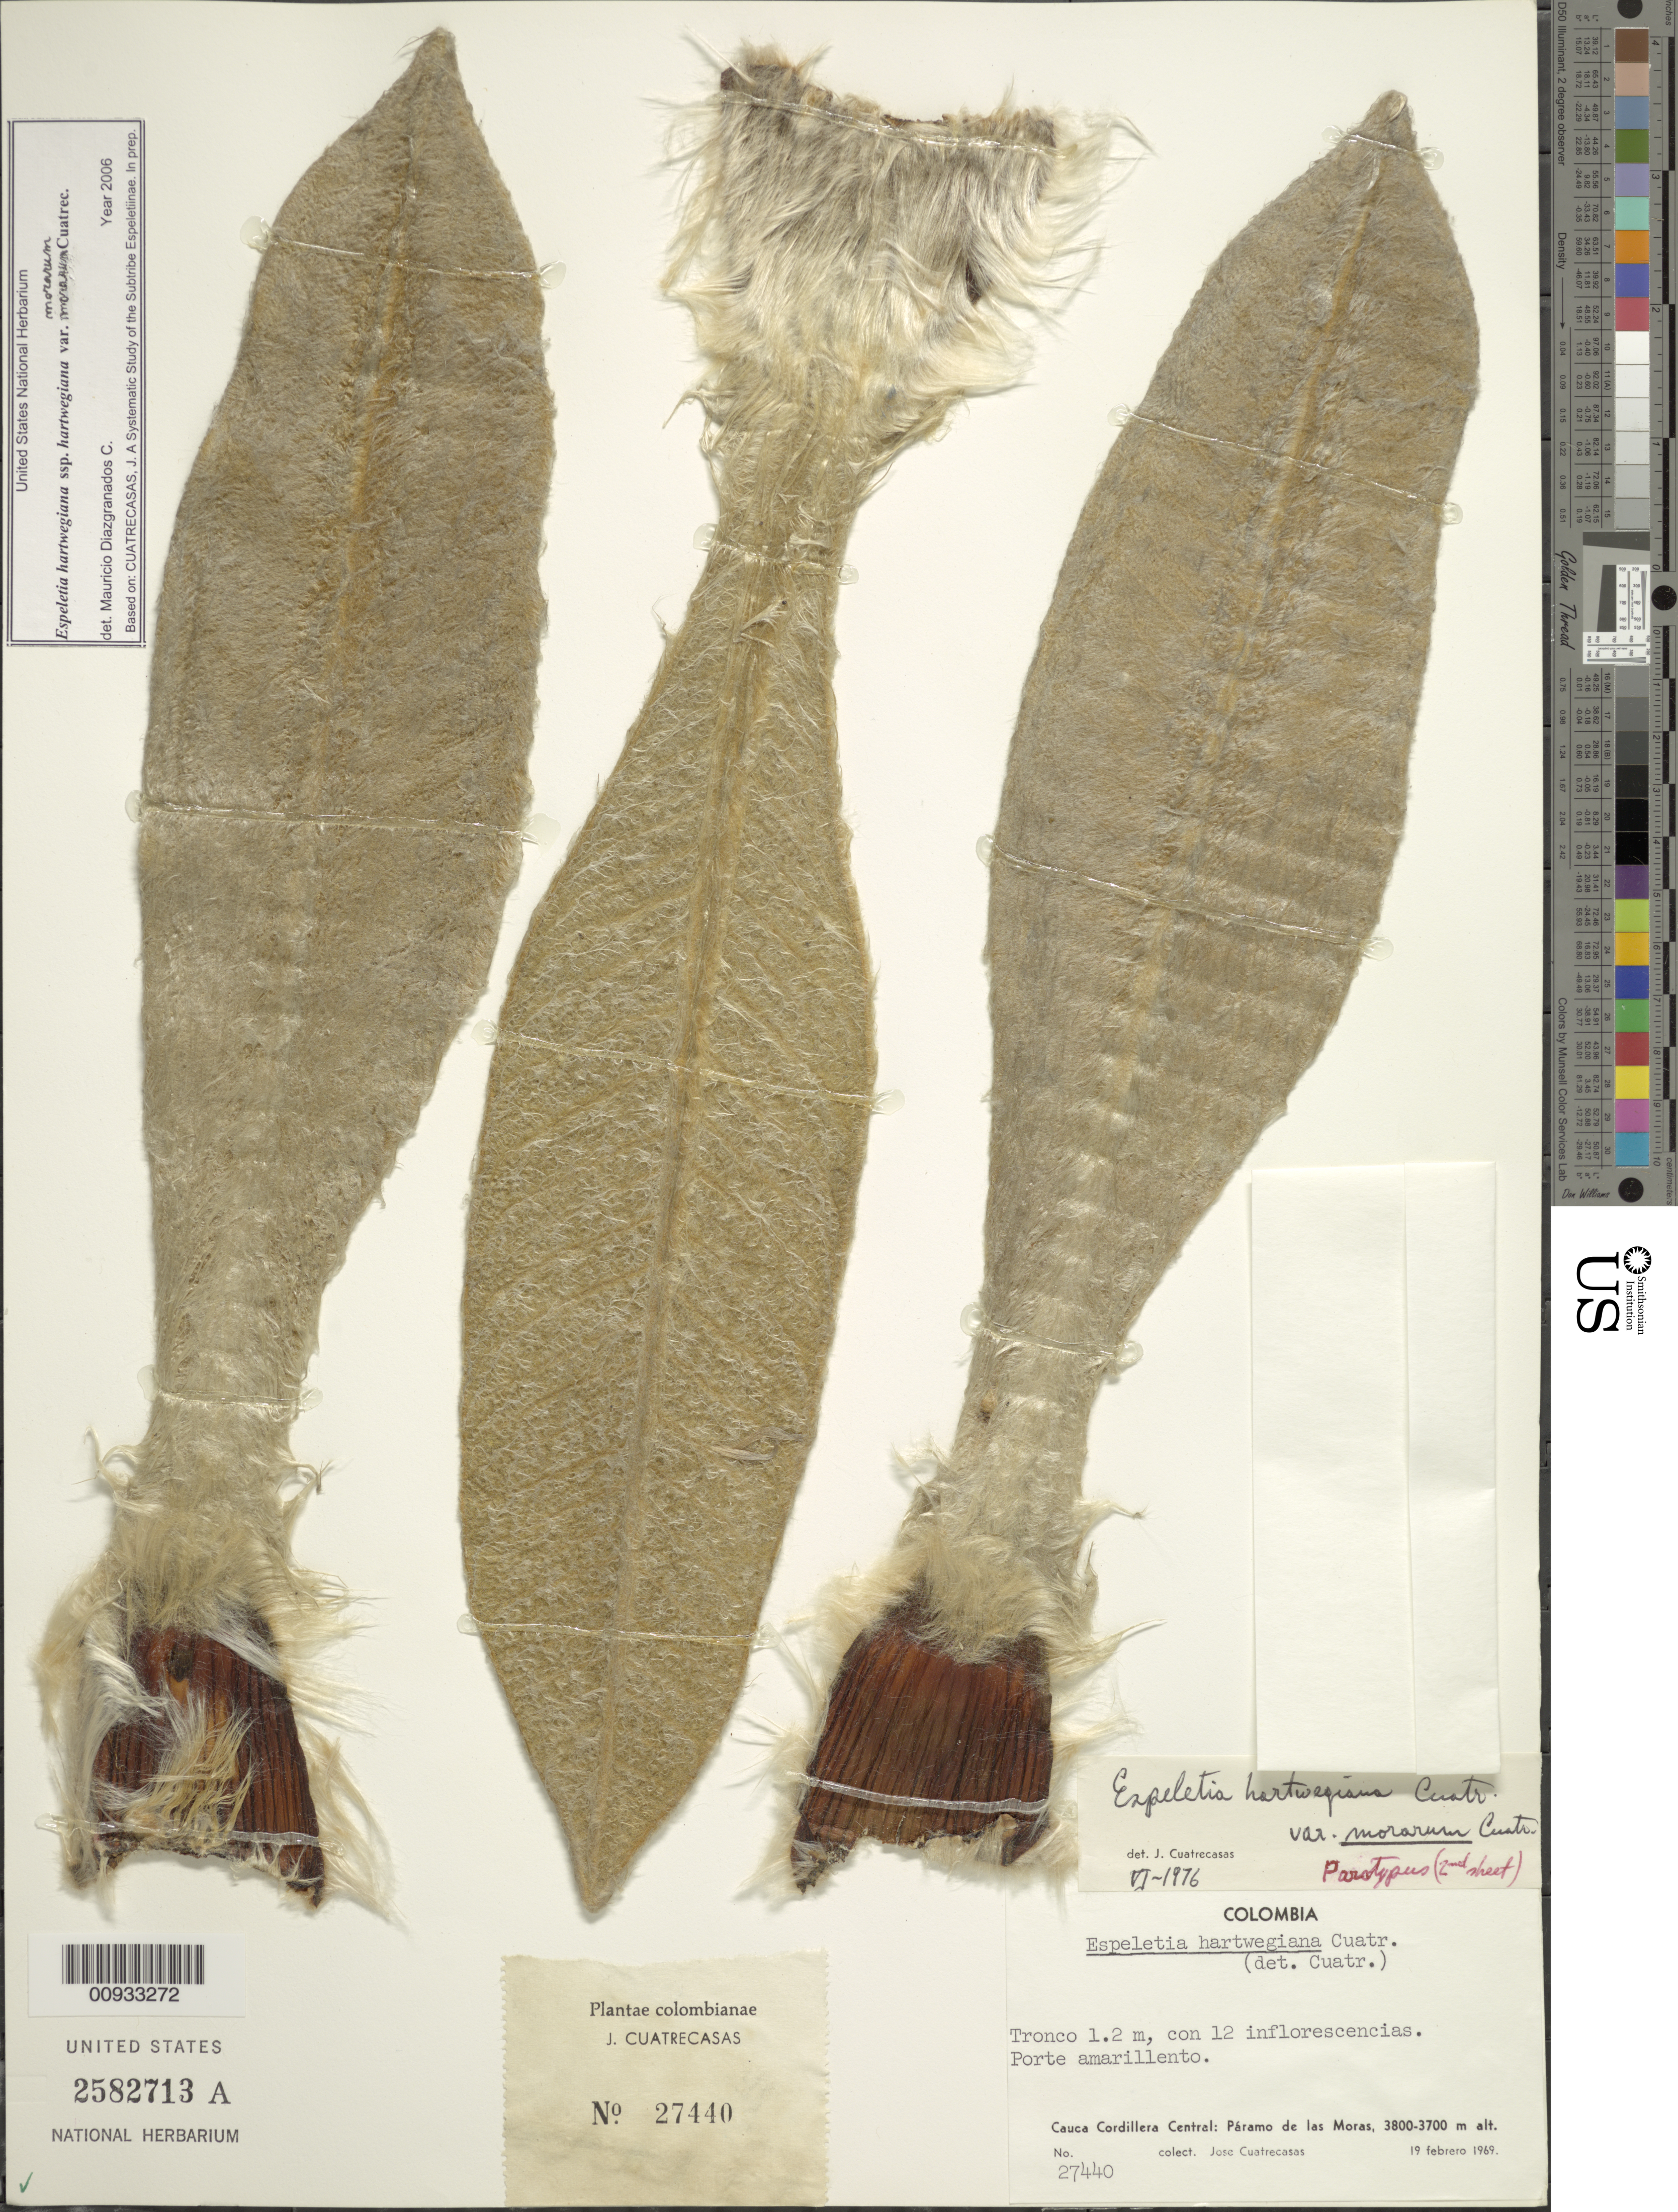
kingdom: Plantae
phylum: Tracheophyta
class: Magnoliopsida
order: Asterales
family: Asteraceae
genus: Espeletia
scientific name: Espeletia hartwegiana var. morarum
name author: Cuatrec.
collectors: J. Cuatrecasas & C. Lehman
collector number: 27440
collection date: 1969-02-19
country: Colombia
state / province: Cauca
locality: Cordillera Central: Paramo de las Moras.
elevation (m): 3700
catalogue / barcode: US 2582713A